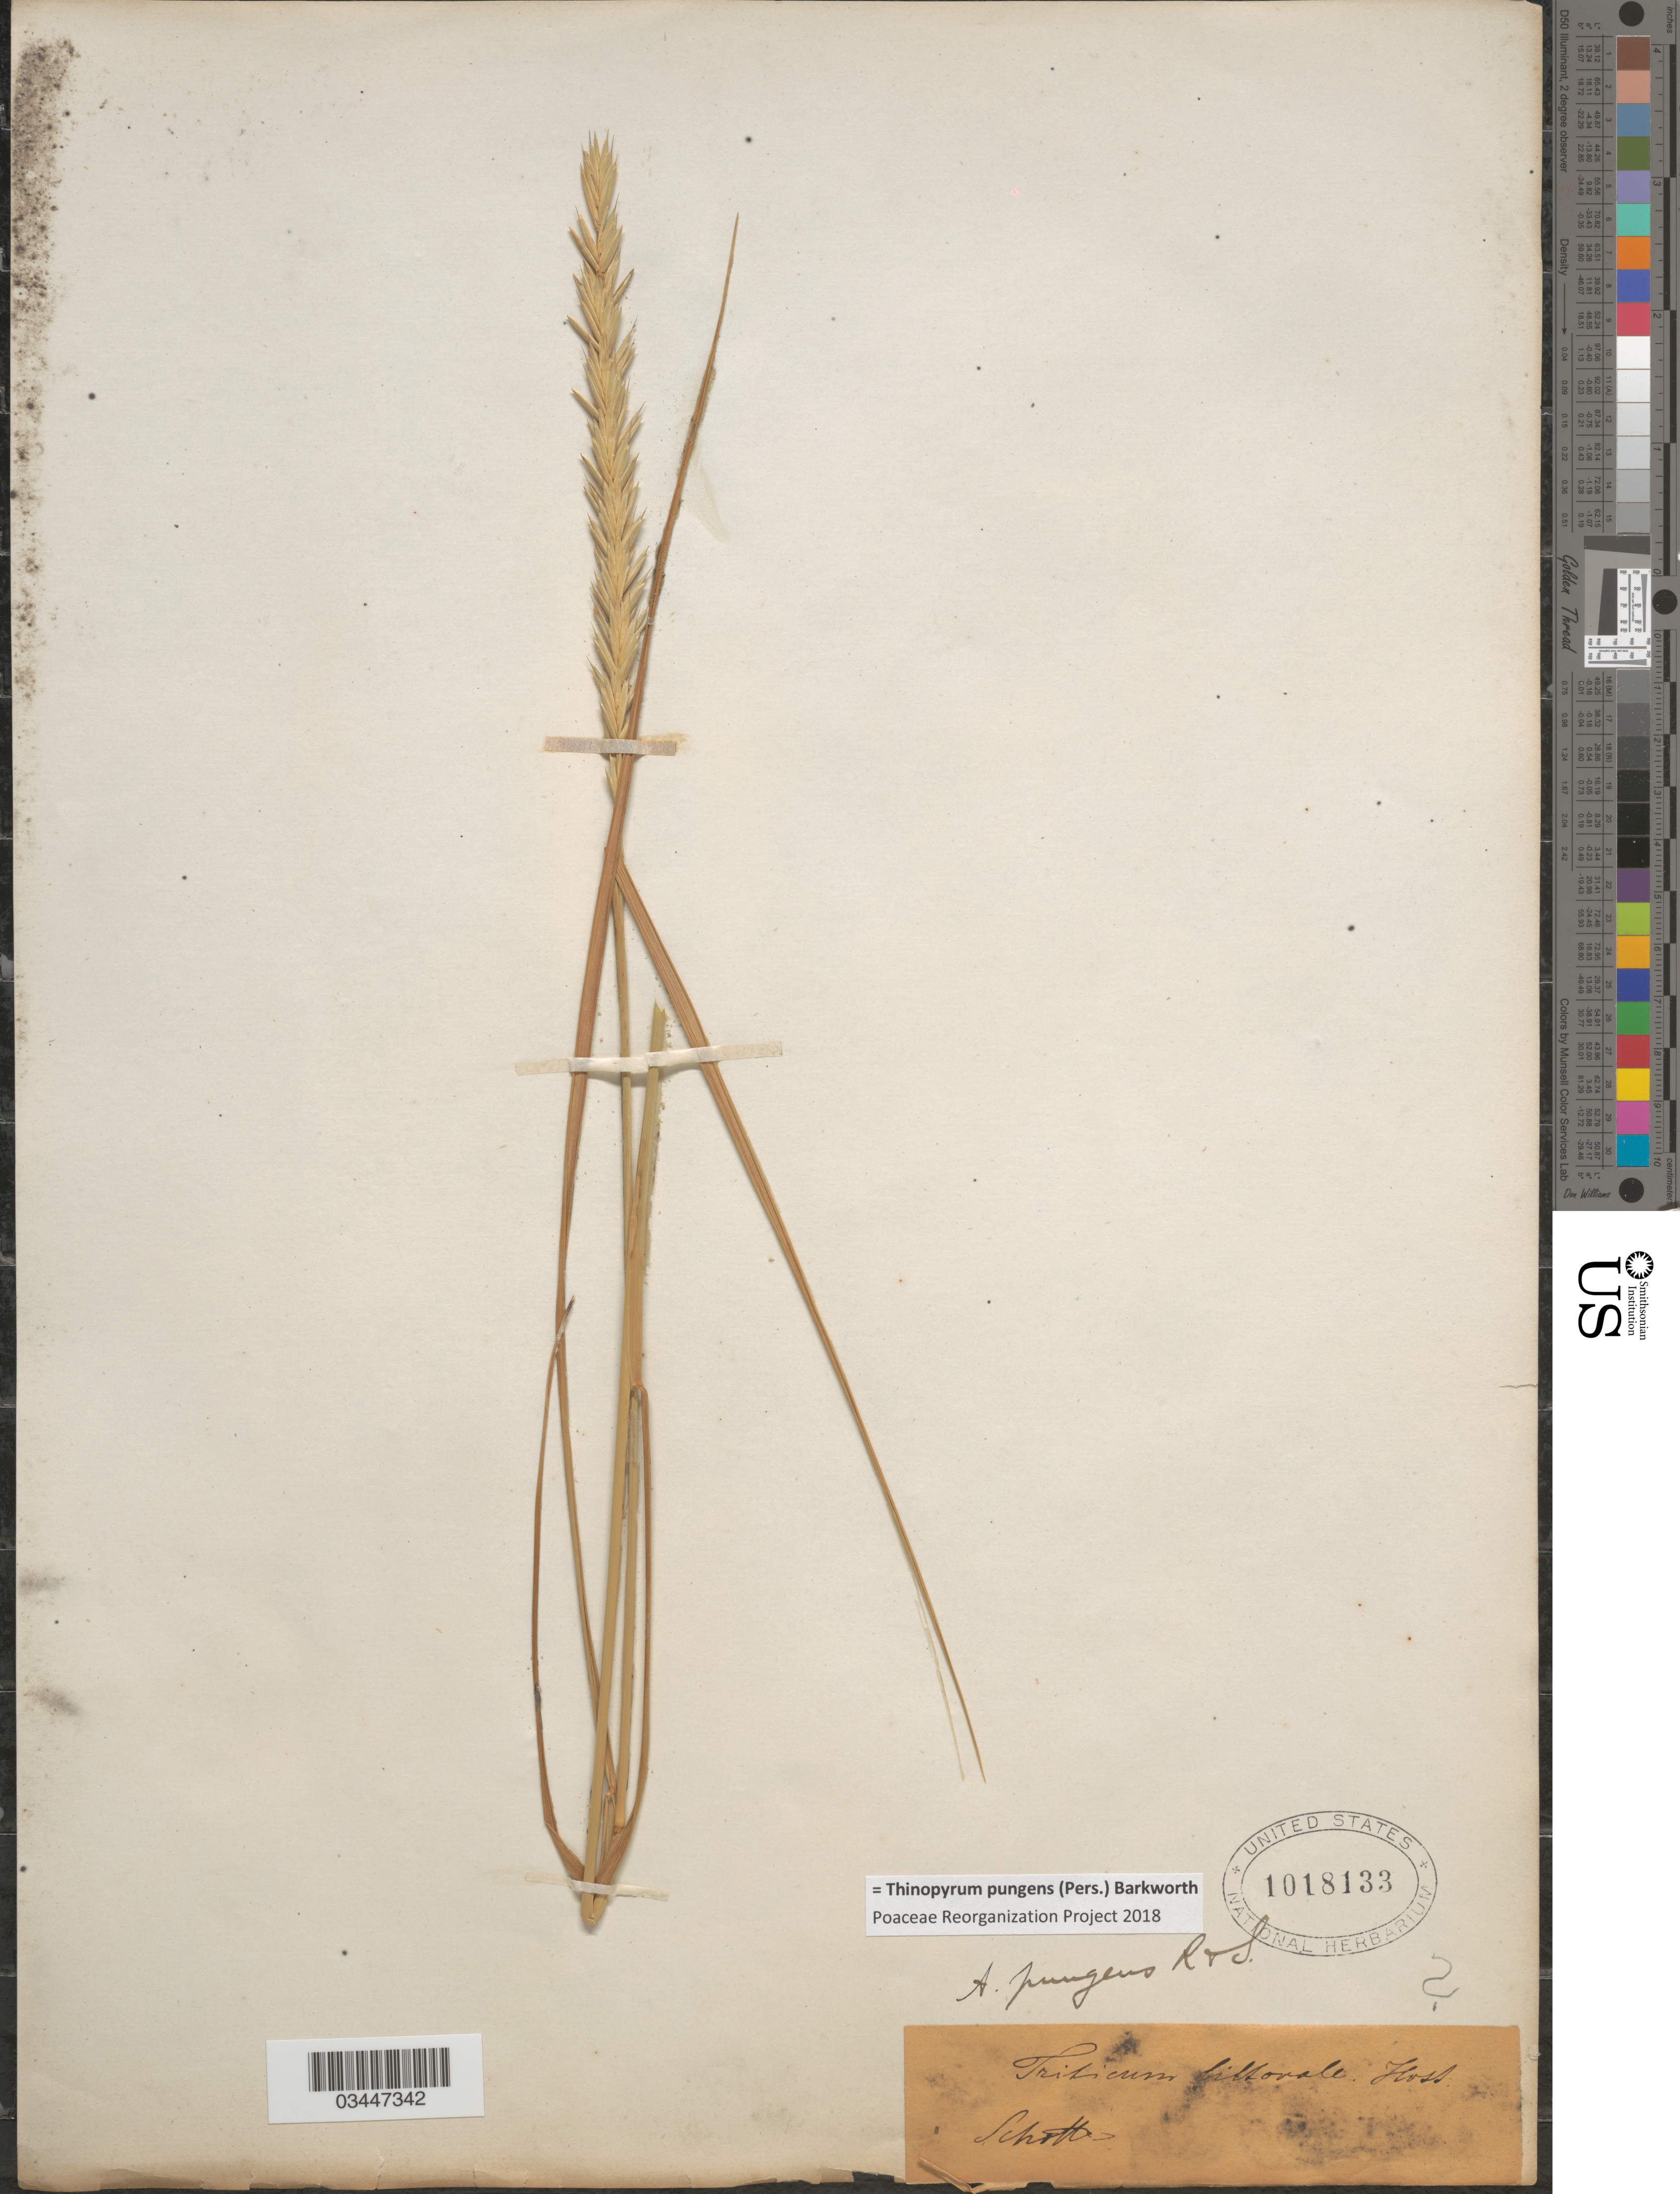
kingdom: Plantae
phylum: Tracheophyta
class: Liliopsida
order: Poales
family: Poaceae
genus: Thinopyrum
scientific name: Thinopyrum pungens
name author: (Pers.) Barkworth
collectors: Schott, --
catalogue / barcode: US 1018133